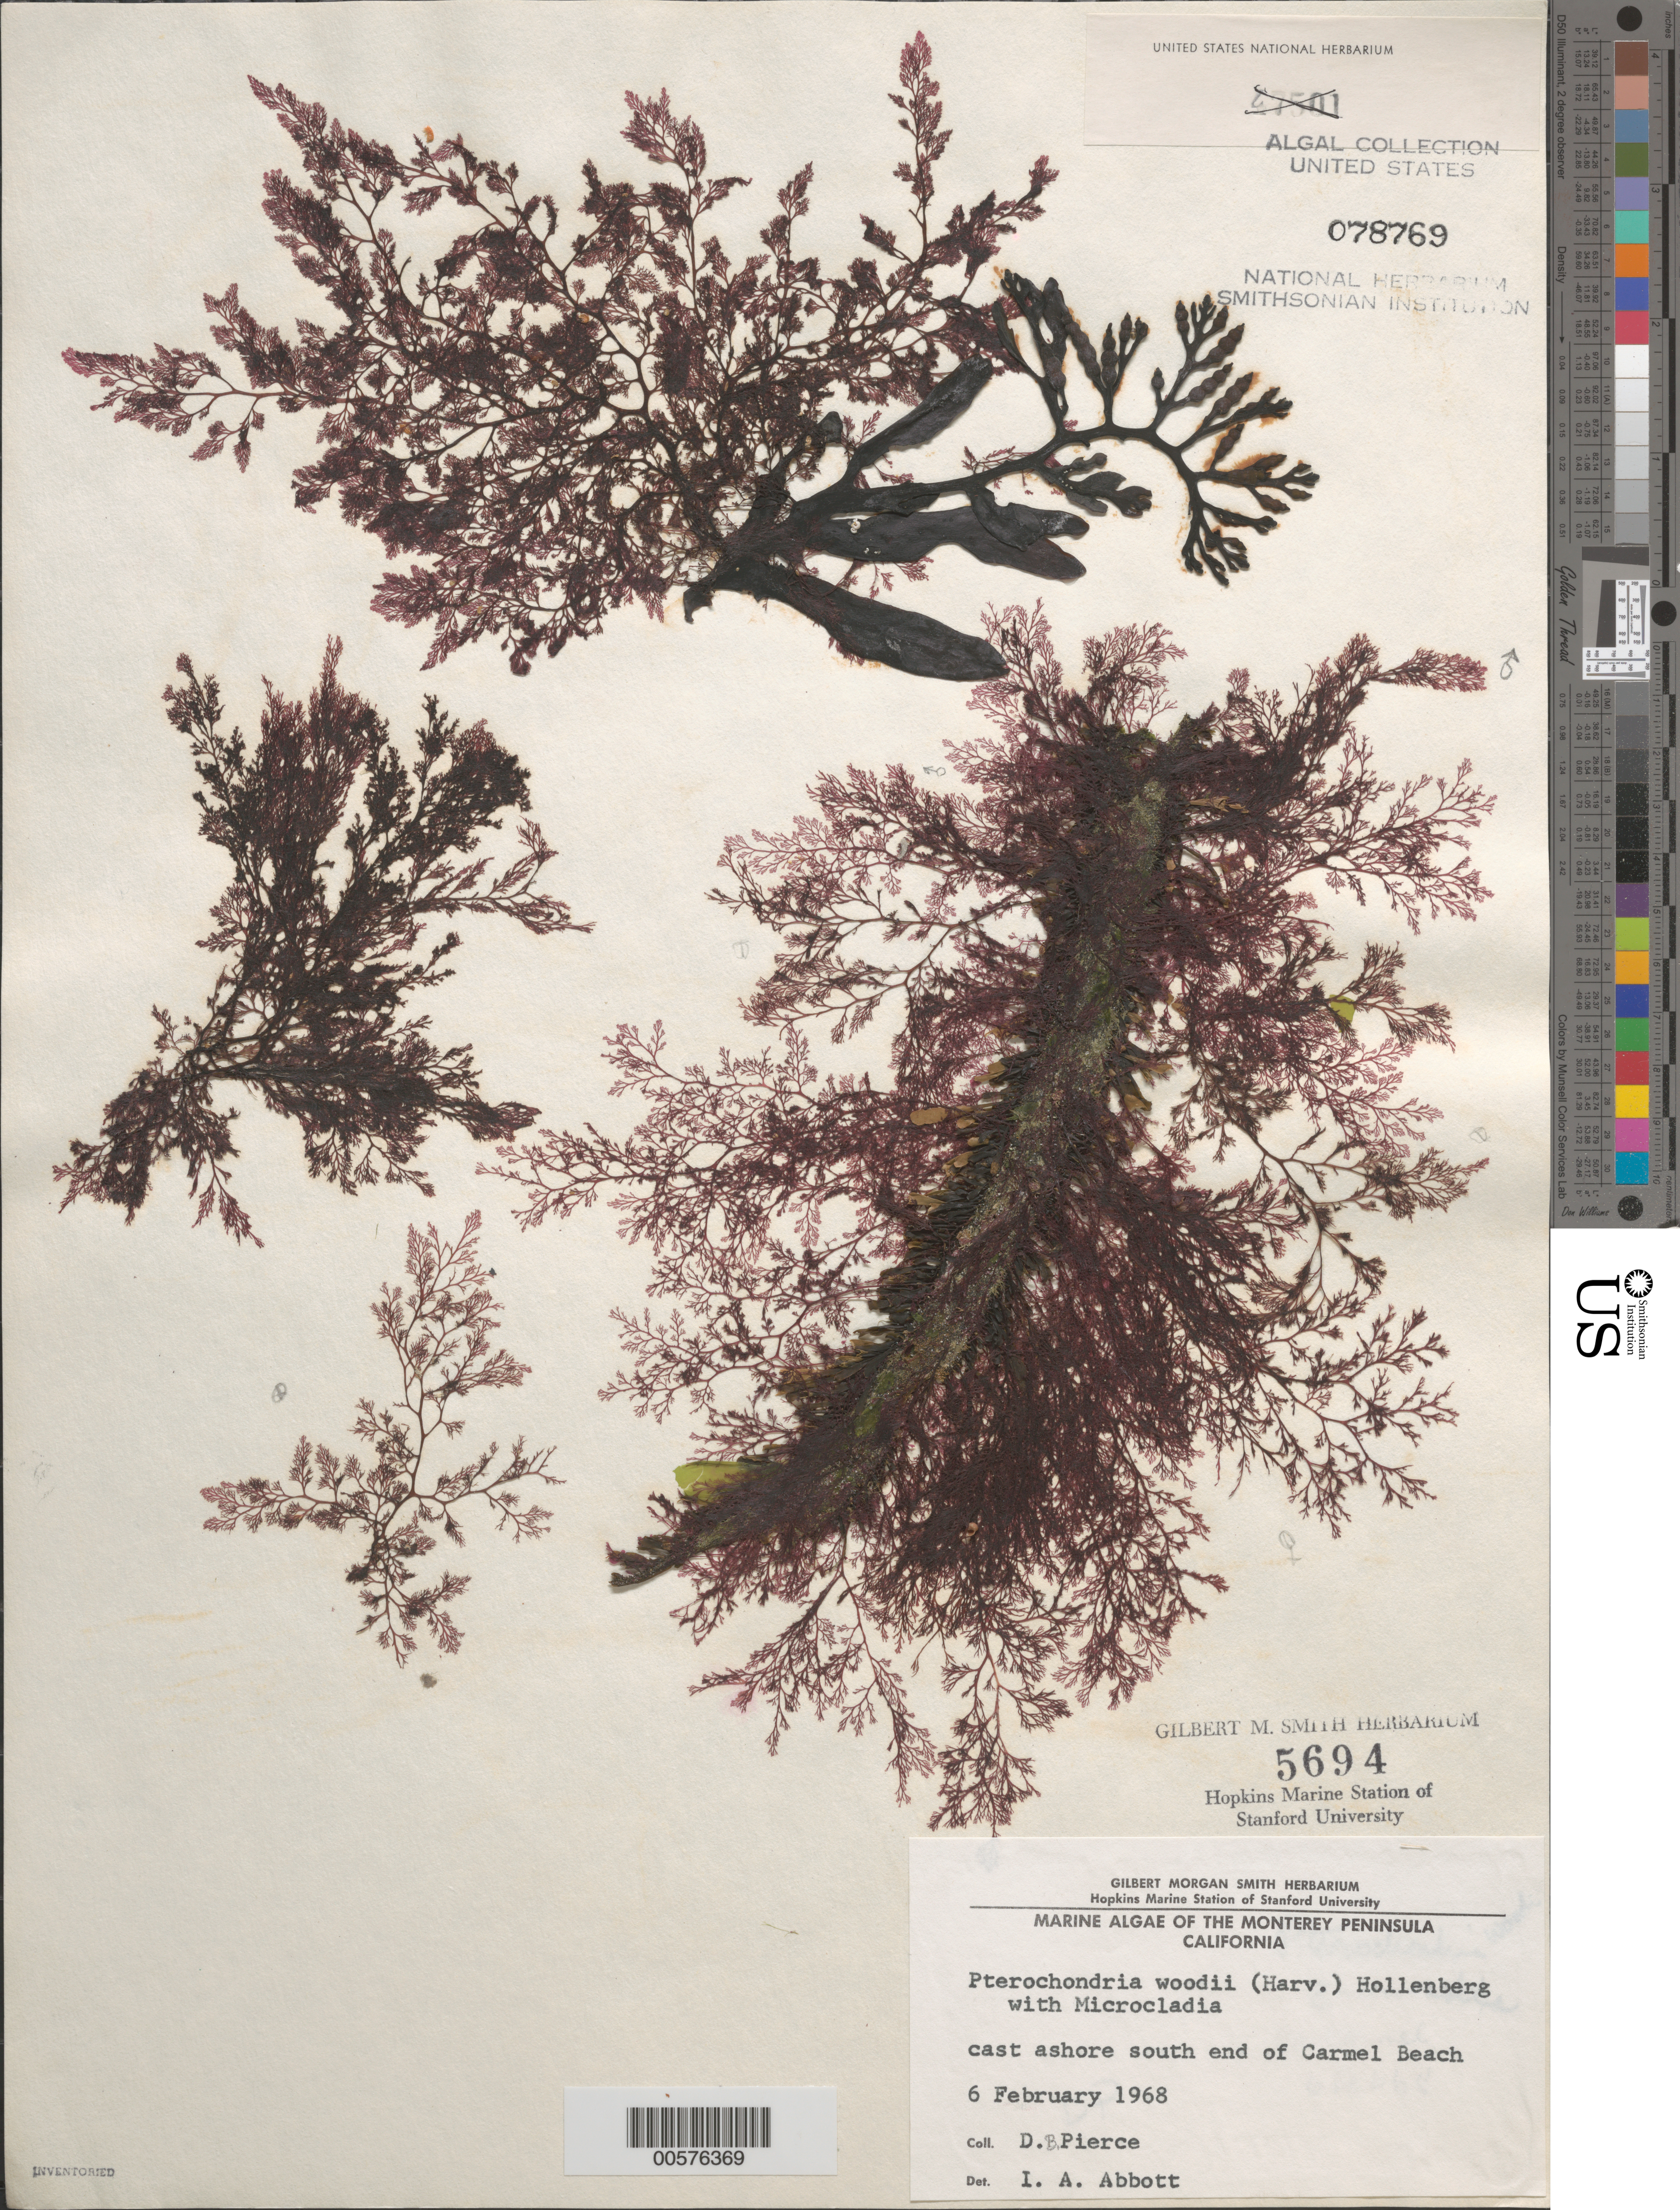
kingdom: Plantae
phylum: Rhodophyta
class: Florideophyceae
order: Ceramiales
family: Rhodomelaceae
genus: Pterochondria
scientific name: Pterochondria woodii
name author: (Harv.) Hollenb.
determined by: Abbott, Isabella A.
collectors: D. Pierce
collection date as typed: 06 Feb 1968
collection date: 1968-02-06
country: United States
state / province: California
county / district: Monterey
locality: Carmel Beach, south end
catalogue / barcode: US 78769